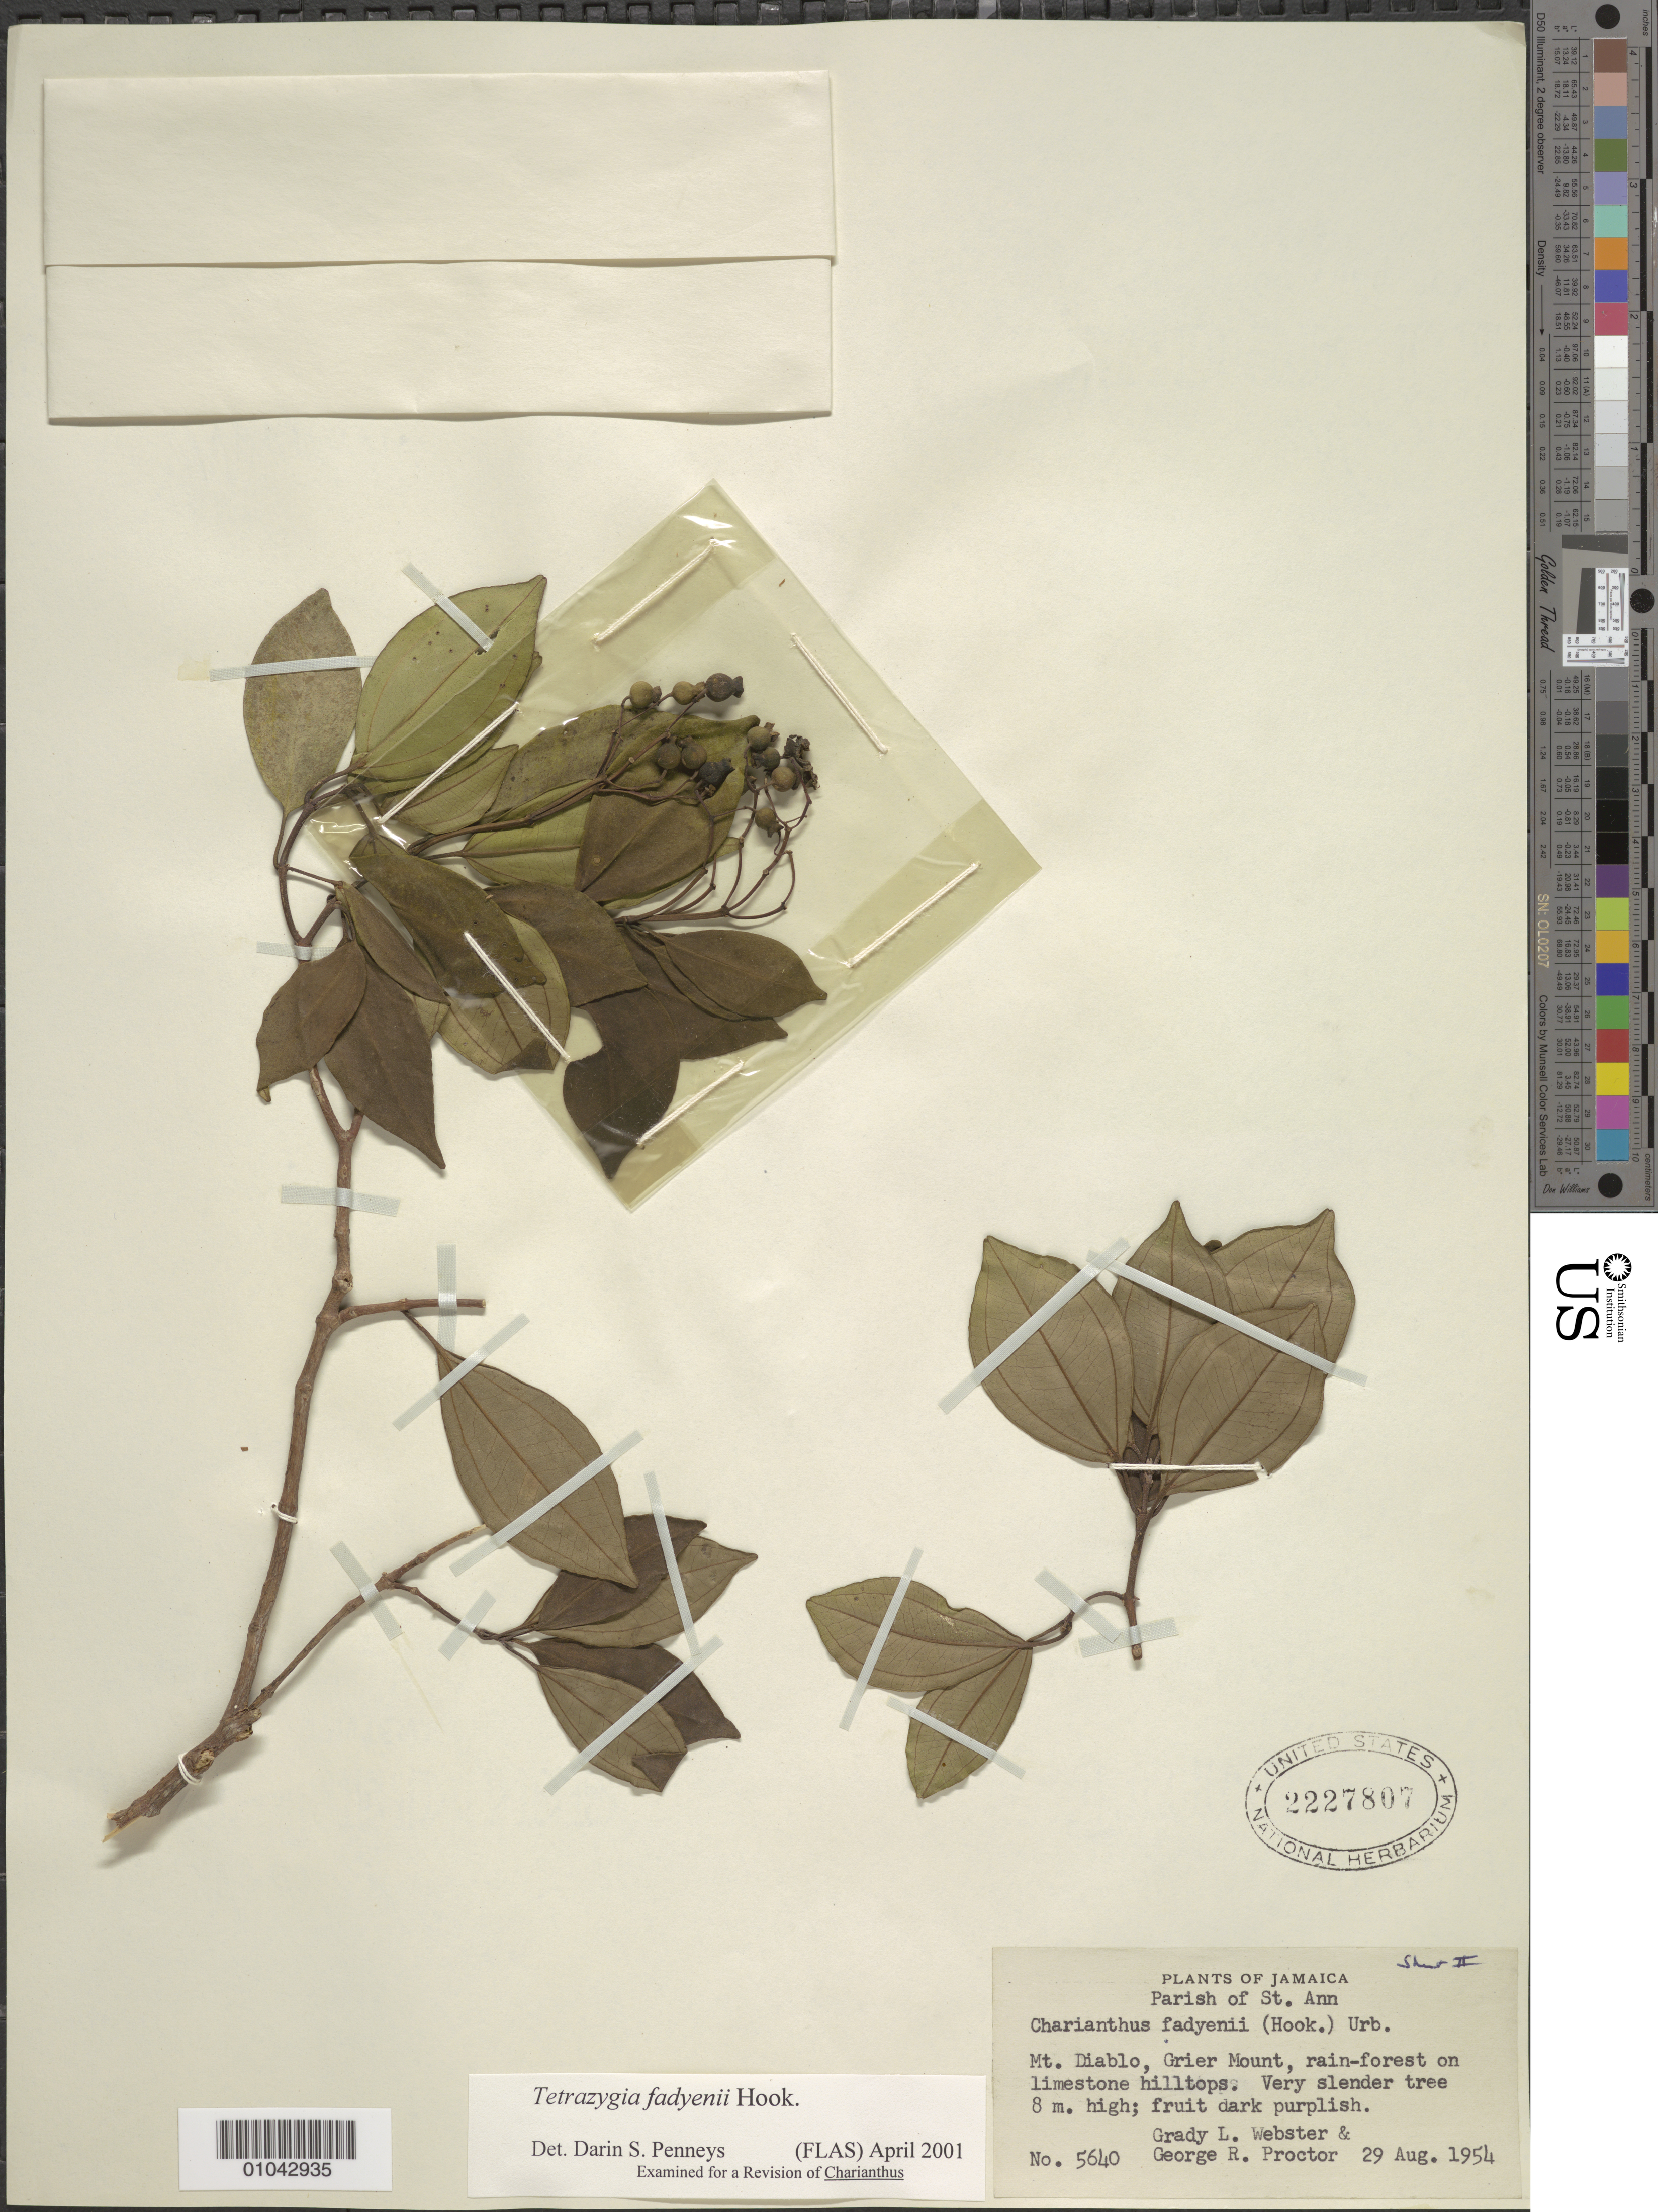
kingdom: Plantae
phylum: Tracheophyta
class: Magnoliopsida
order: Myrtales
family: Melastomataceae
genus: Tetrazygia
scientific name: Tetrazygia fadyenii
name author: Hook.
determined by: Penneys, D. S.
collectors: G. L. Webster & G. R. Proctor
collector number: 5640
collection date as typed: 29 Aug 1954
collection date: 1954-08-29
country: Jamaica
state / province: Saint Ann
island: Jamaica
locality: Mt. Diablo, Grier Mount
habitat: Rainforest on limestone hilltops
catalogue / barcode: US 2227807